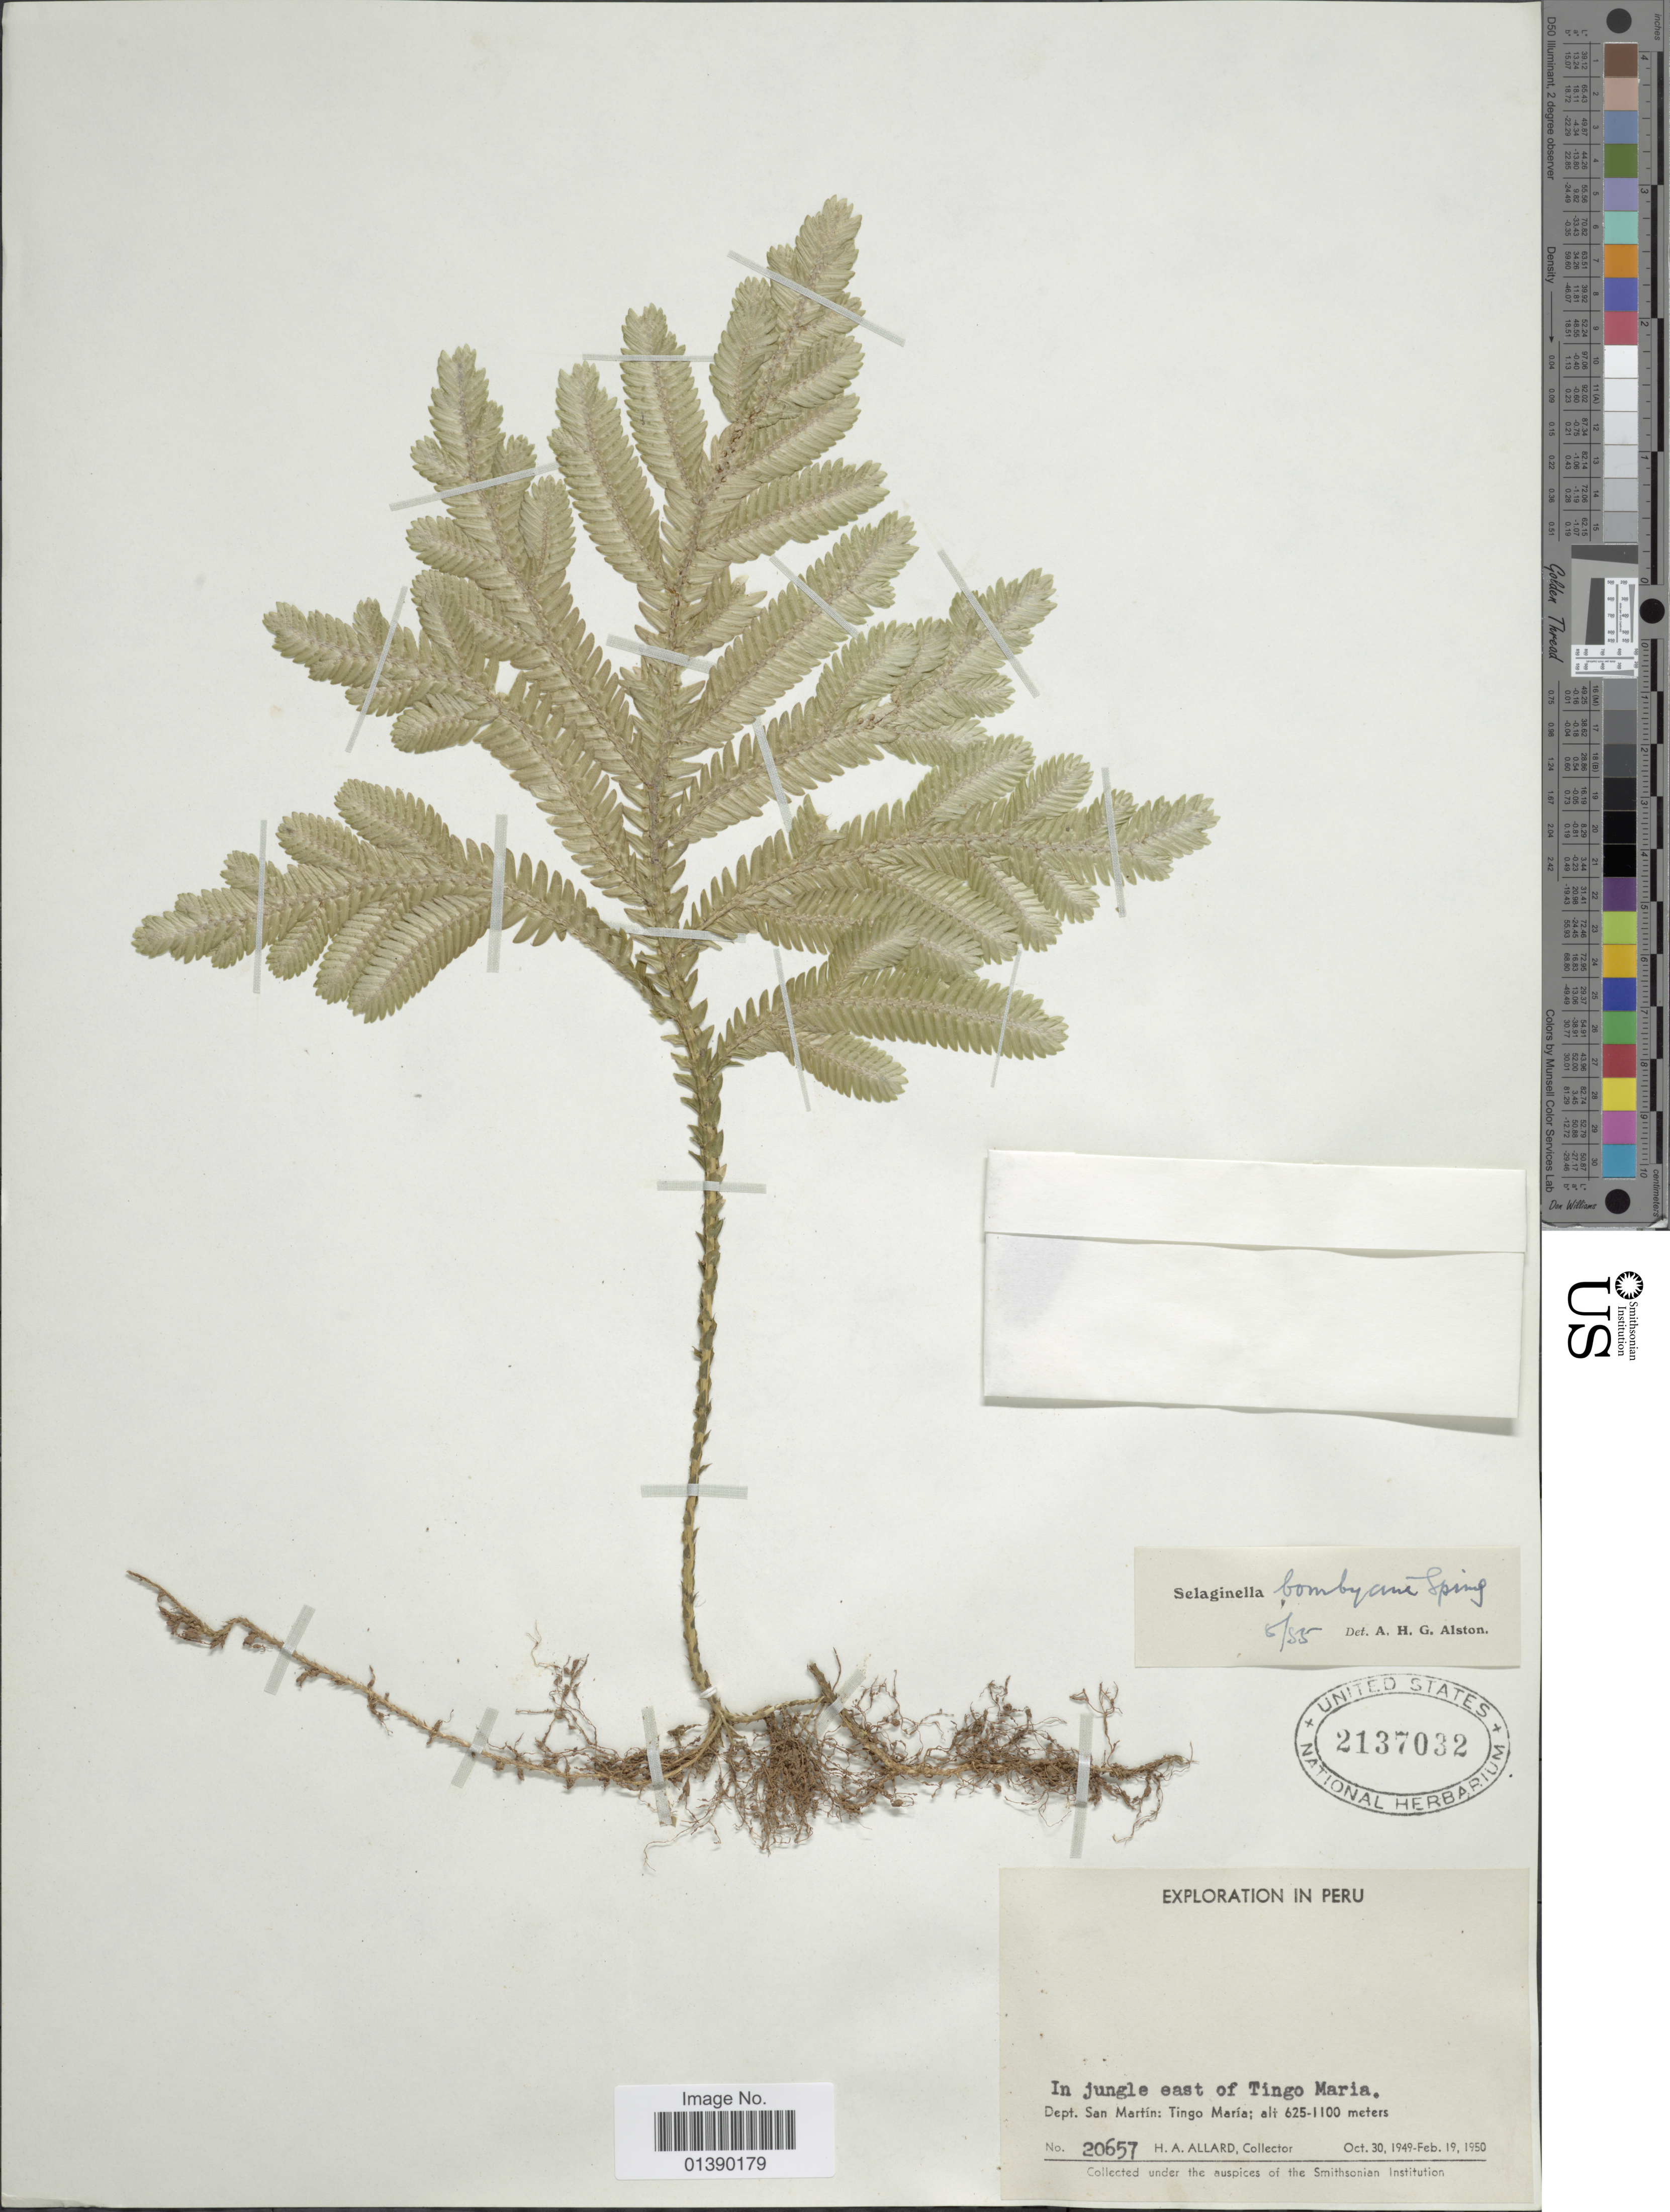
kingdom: Plantae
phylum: Tracheophyta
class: Lycopodiopsida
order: Selaginellales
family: Selaginellaceae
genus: Selaginella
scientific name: Selaginella bombycina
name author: Spring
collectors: H. A. Allard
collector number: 20657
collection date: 1949-10-30/1950-02-19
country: Peru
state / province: San Martín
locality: In jungle east of Tingo Maria, Tingo María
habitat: in jungle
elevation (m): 625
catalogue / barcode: US 2137032